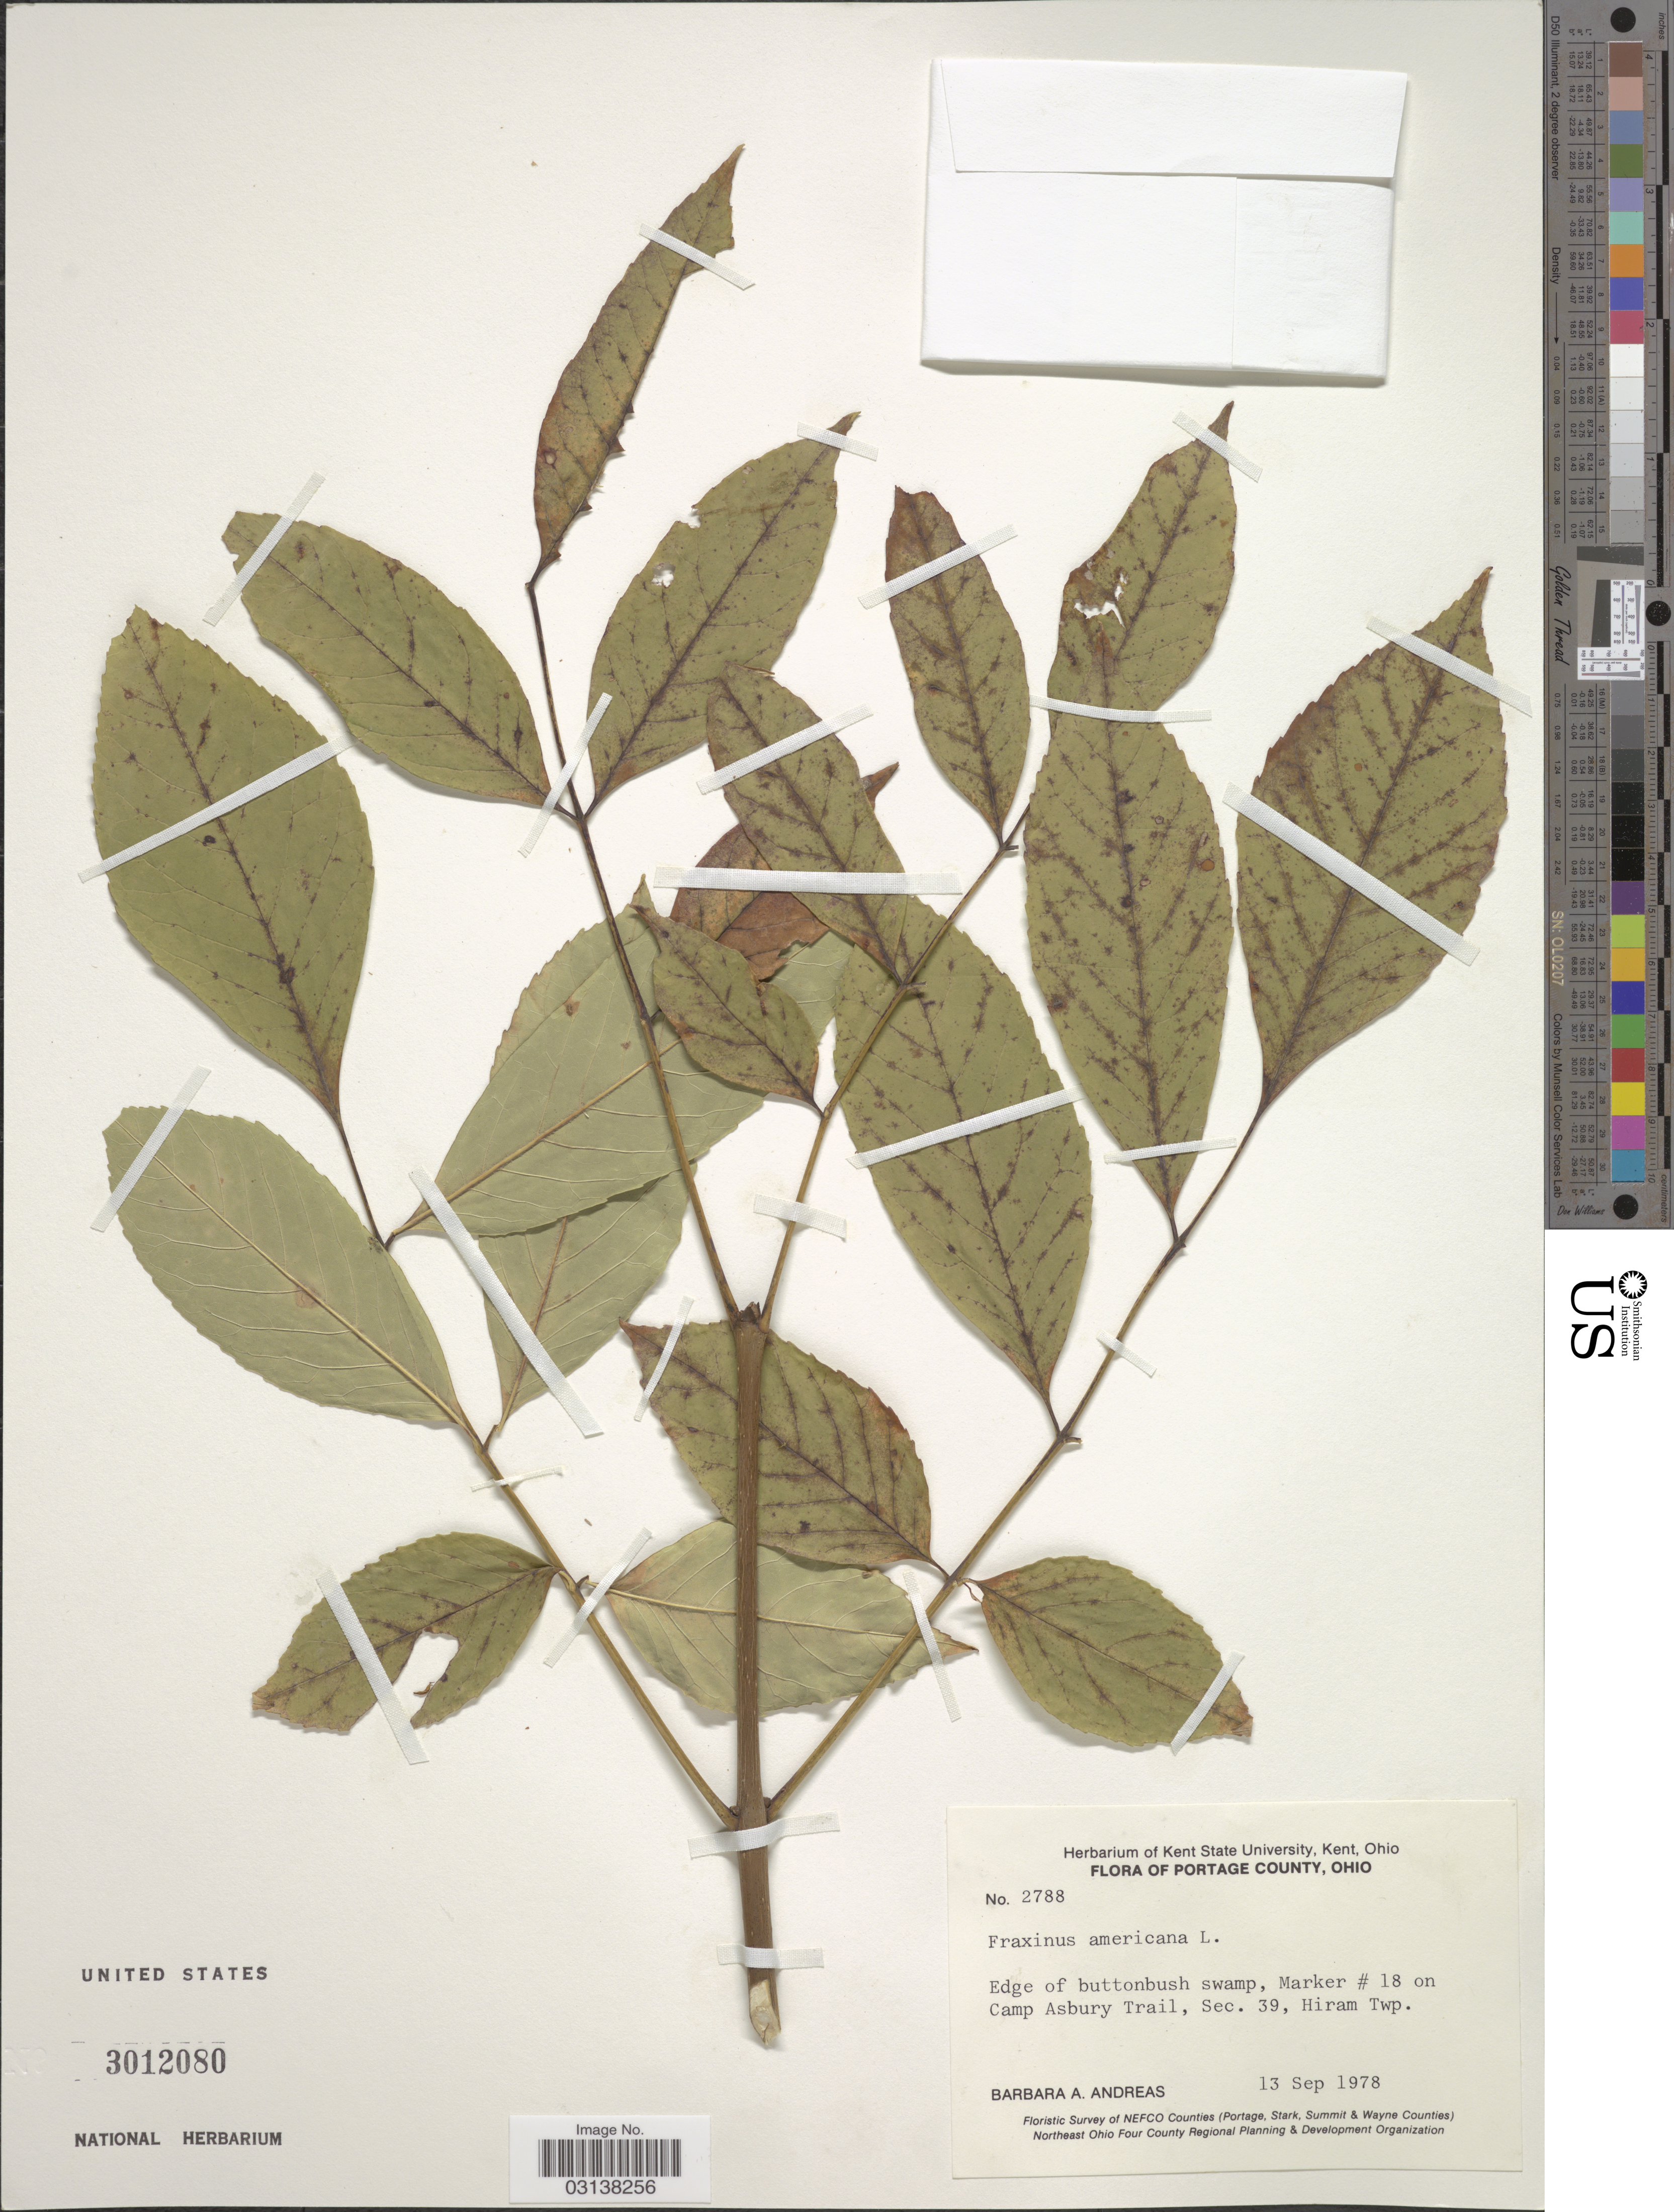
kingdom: Plantae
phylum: Tracheophyta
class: Magnoliopsida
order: Lamiales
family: Oleaceae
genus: Fraxinus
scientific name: Fraxinus americana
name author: L.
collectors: B. A. Andreas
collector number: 2788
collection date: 1978-09-13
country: United States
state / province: Ohio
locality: Portage County. Edge of buttonbush swamp, Marker # 18 on Camp Asbury Trail, Sec. 39, Hiram Twp.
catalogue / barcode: US 3012080